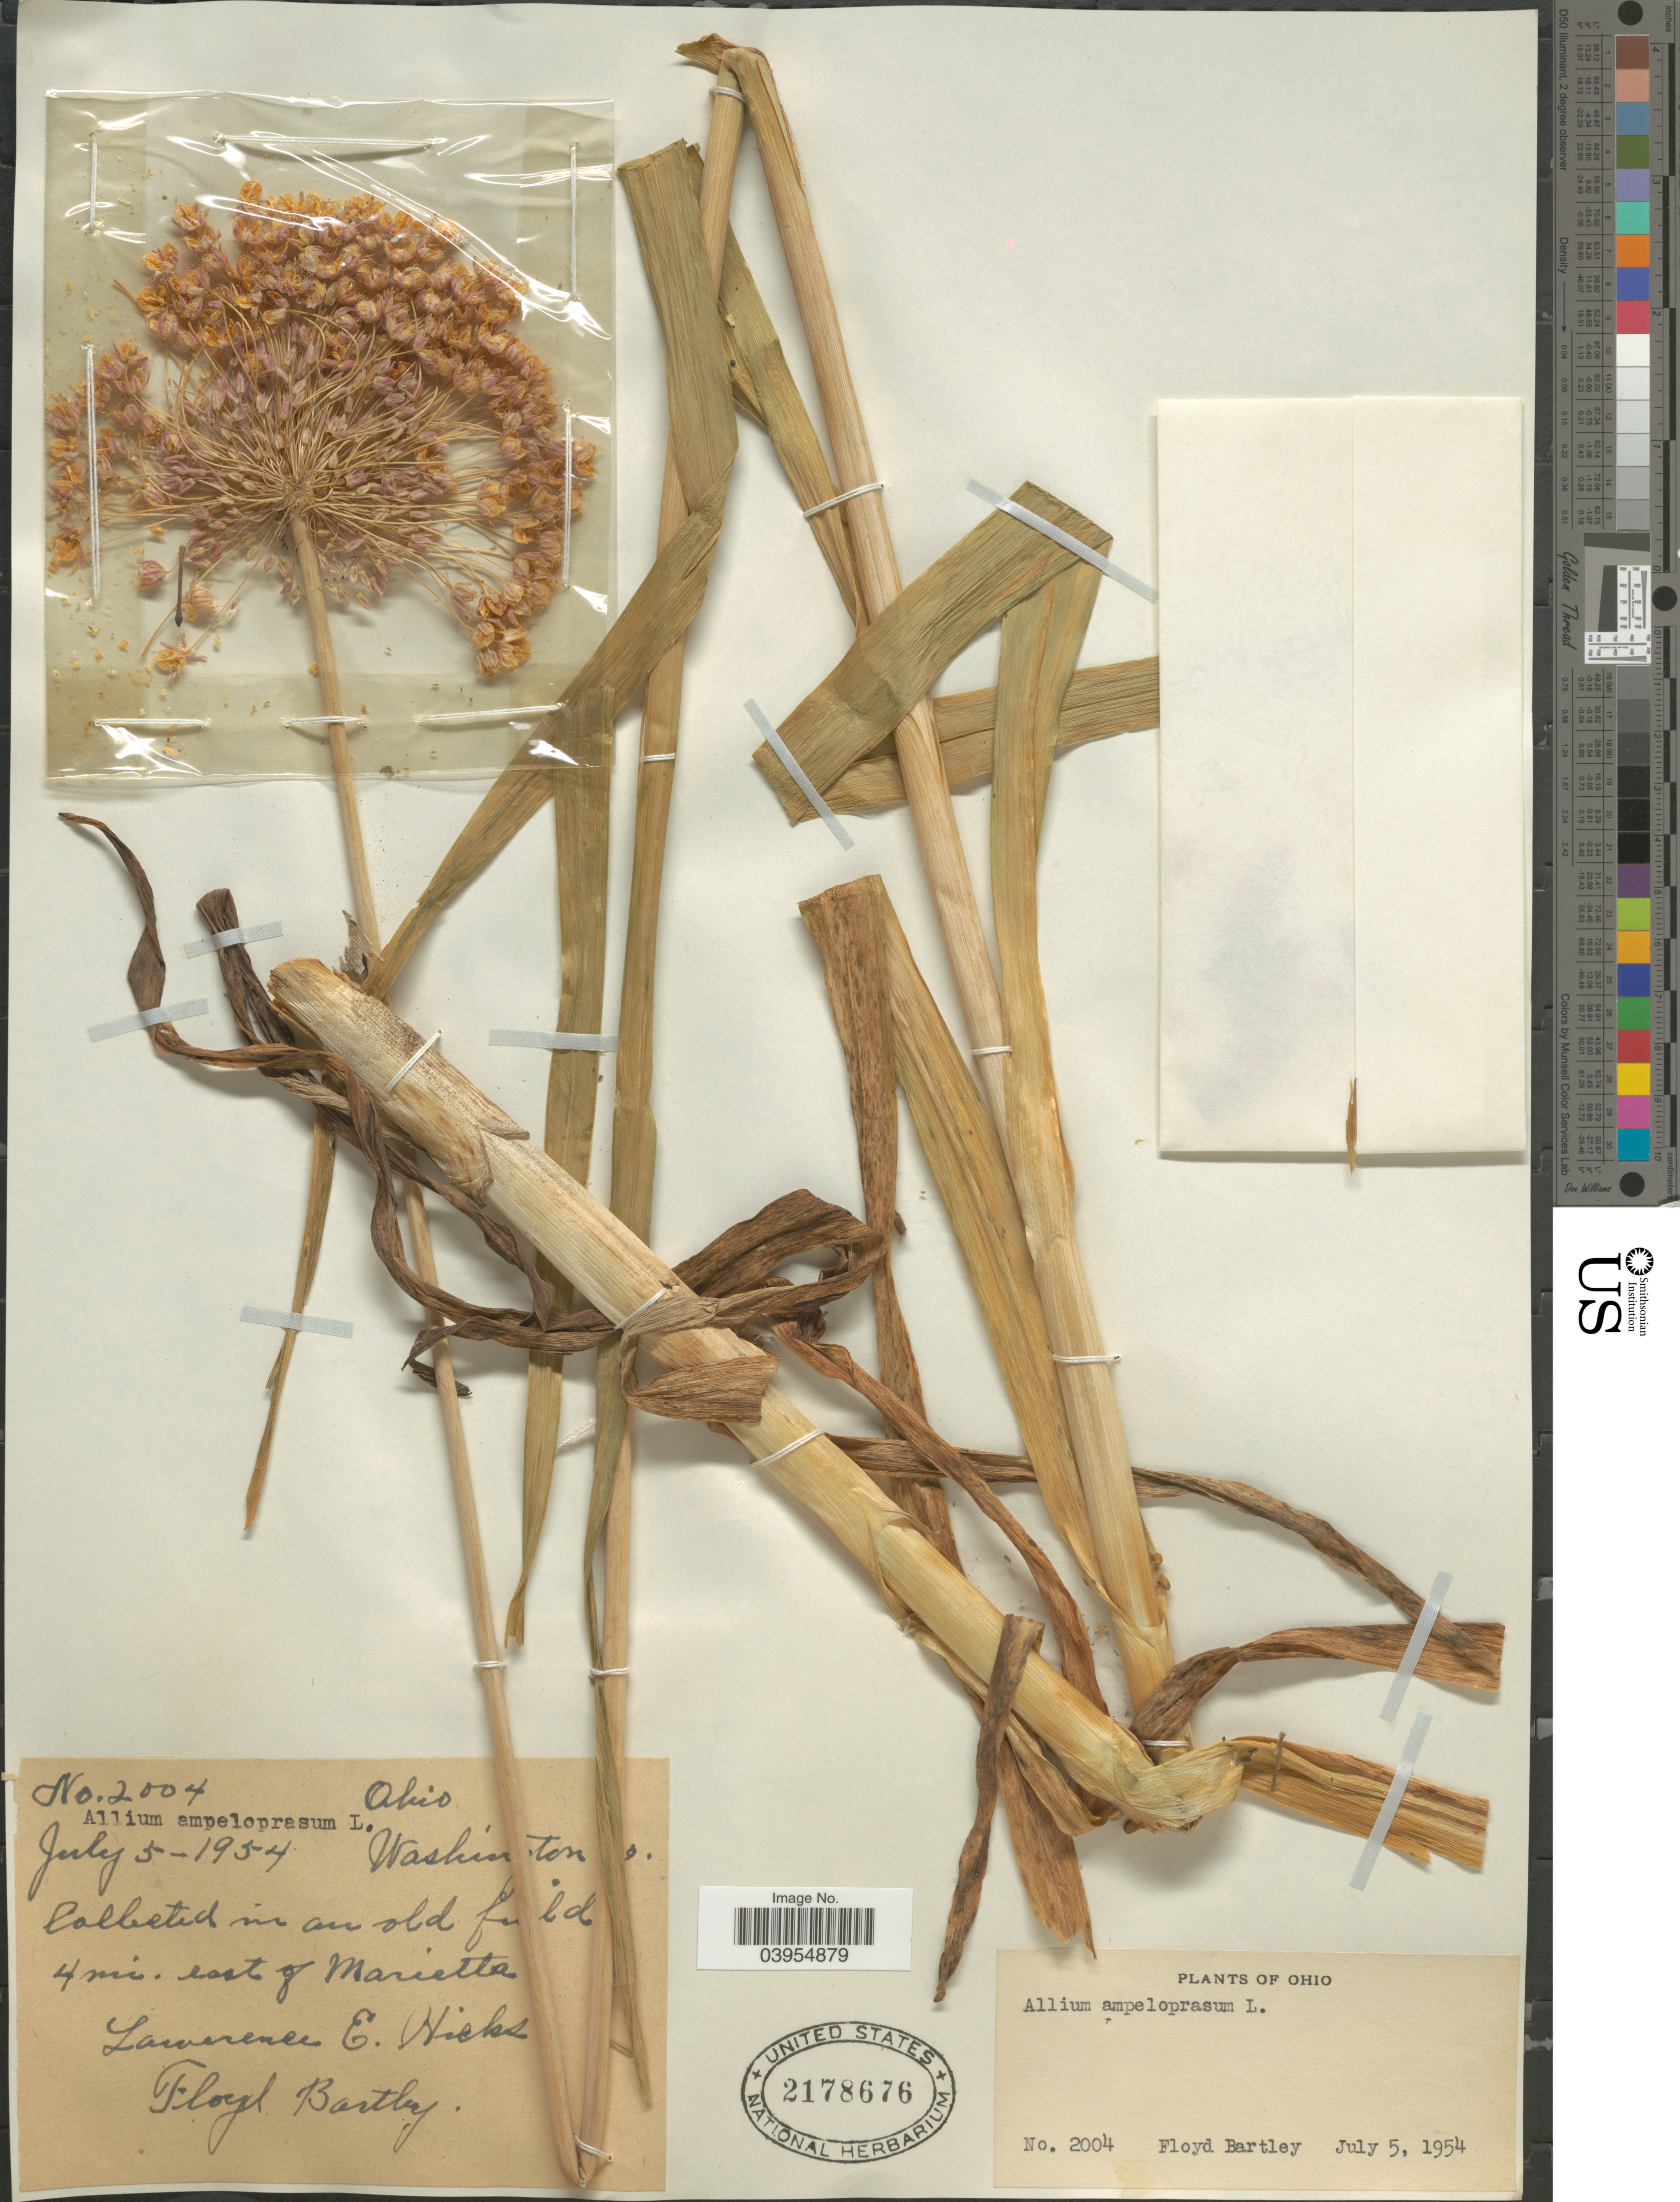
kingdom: Plantae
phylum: Tracheophyta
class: Liliopsida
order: Asparagales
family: Amaryllidaceae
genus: Allium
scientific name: Allium ampeloprasum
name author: L.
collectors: F. Bartley & L. Nicks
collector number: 2004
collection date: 1954-07-05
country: United States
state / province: Ohio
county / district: Washington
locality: In an old field 4 mi. east of Marietta.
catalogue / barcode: US 2178676